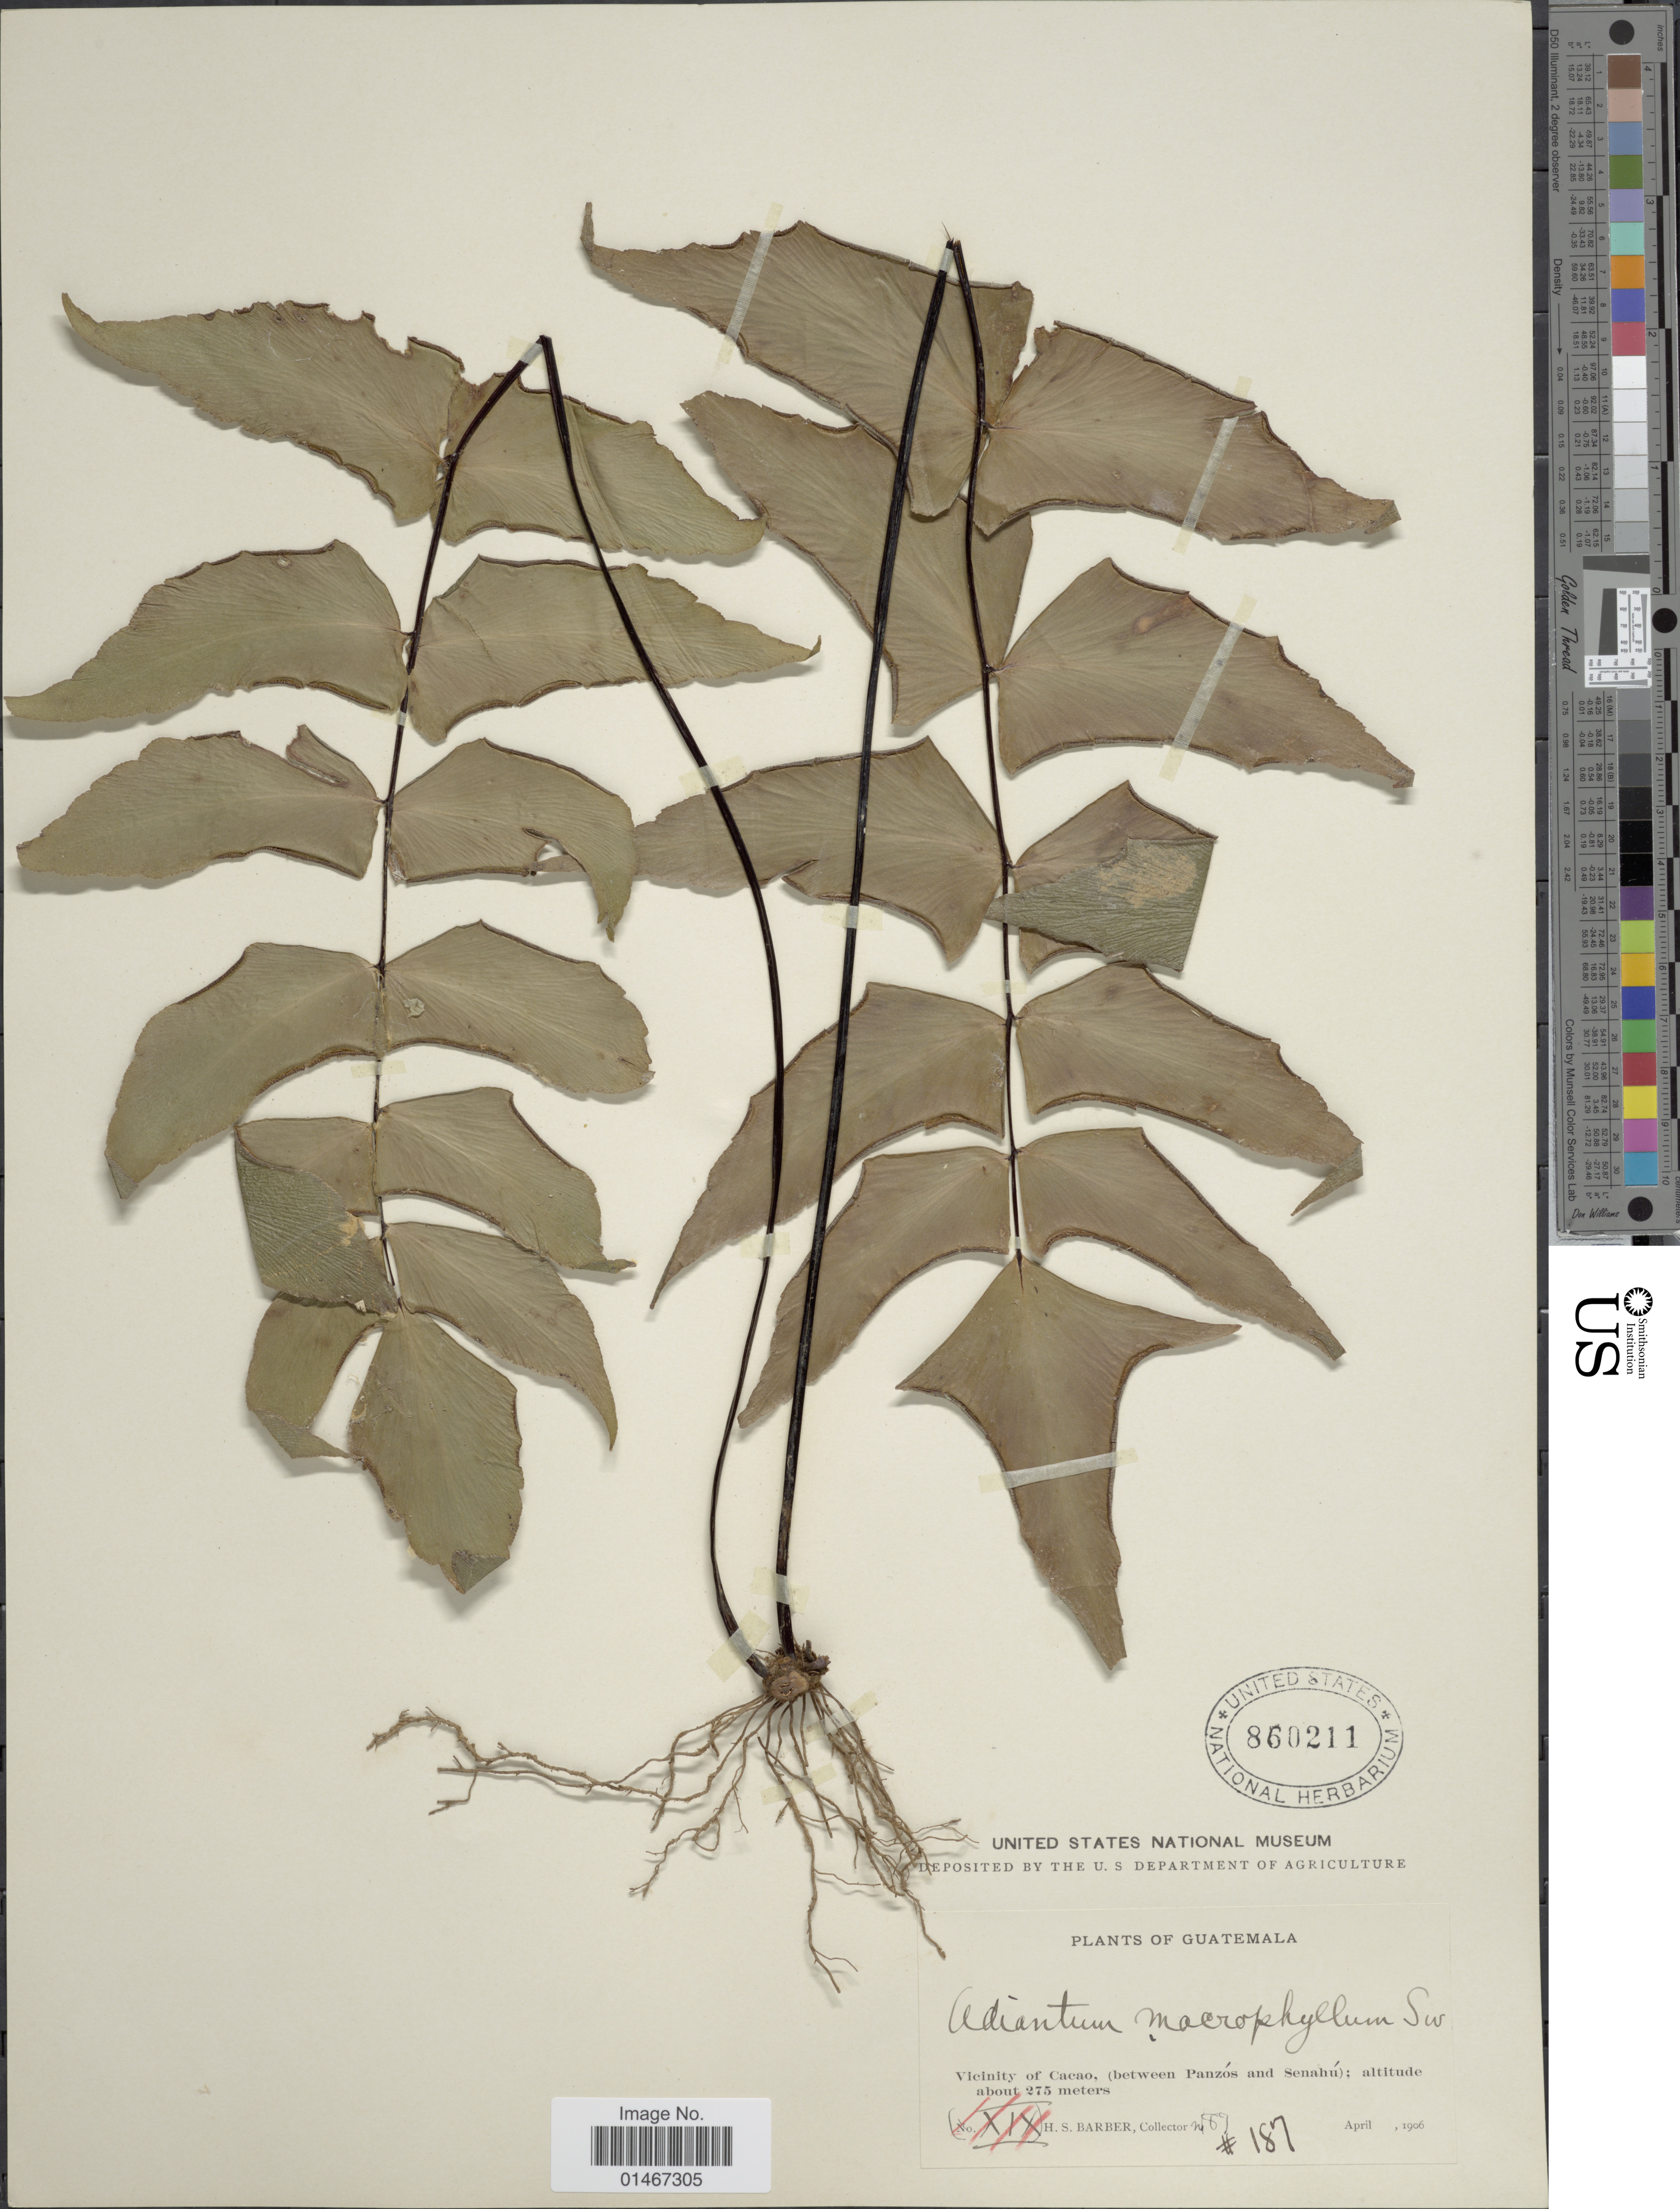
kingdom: Plantae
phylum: Tracheophyta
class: Polypodiopsida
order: Polypodiales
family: Pteridaceae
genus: Adiantum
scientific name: Adiantum macrophyllum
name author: Sw.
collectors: H. Barber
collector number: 89?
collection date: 1906-04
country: Guatemala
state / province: Guatemala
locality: Vicinity of Cacao, (between Panzos and Senahu).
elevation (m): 275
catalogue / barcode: US 860211